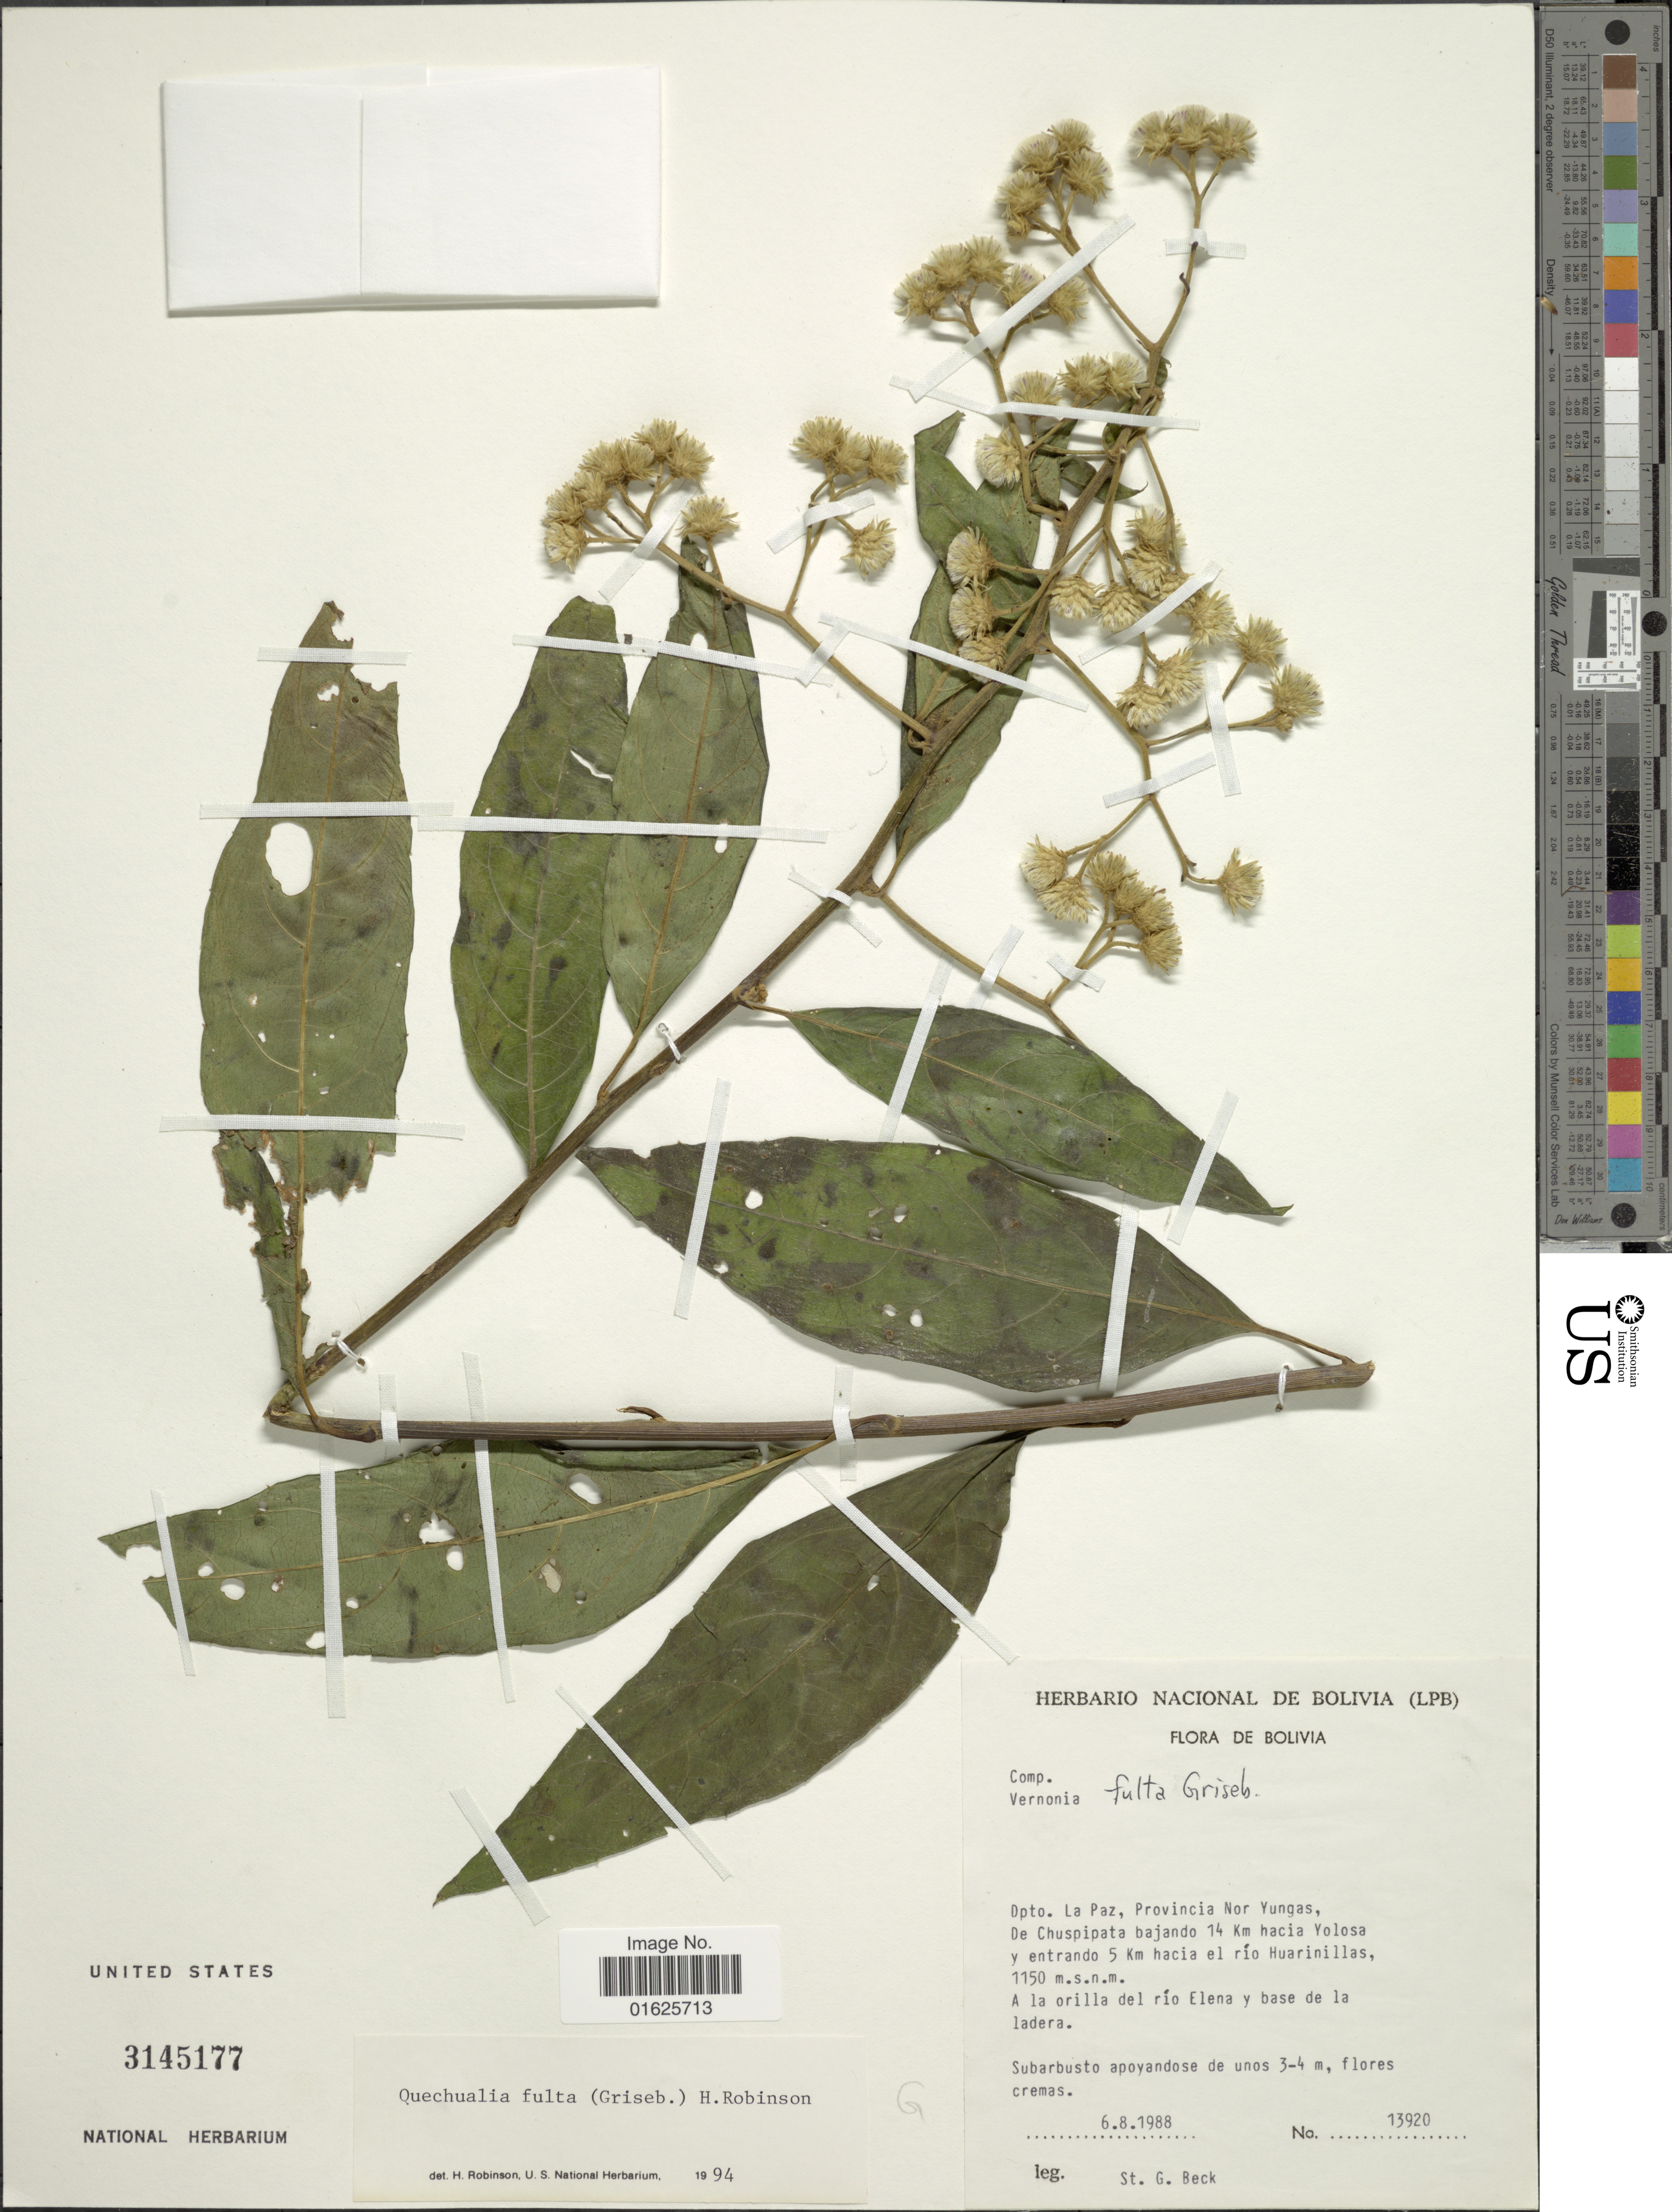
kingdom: Plantae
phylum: Tracheophyta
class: Magnoliopsida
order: Asterales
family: Asteraceae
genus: Quechualia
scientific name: Quechualia fulta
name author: (Griseb.) H. Rob.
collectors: S. G. Beck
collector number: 13920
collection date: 1988-08-06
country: Bolivia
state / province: La Paz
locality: Dpto. La Paz, Provincia Nor Yungas, De Chupipata bajando 14 km hacia Yolosa y entrado 5 Km hacia el río Huarinillas, A la orilla del río Elena y base de la ladera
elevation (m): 1150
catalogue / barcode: US 3145177